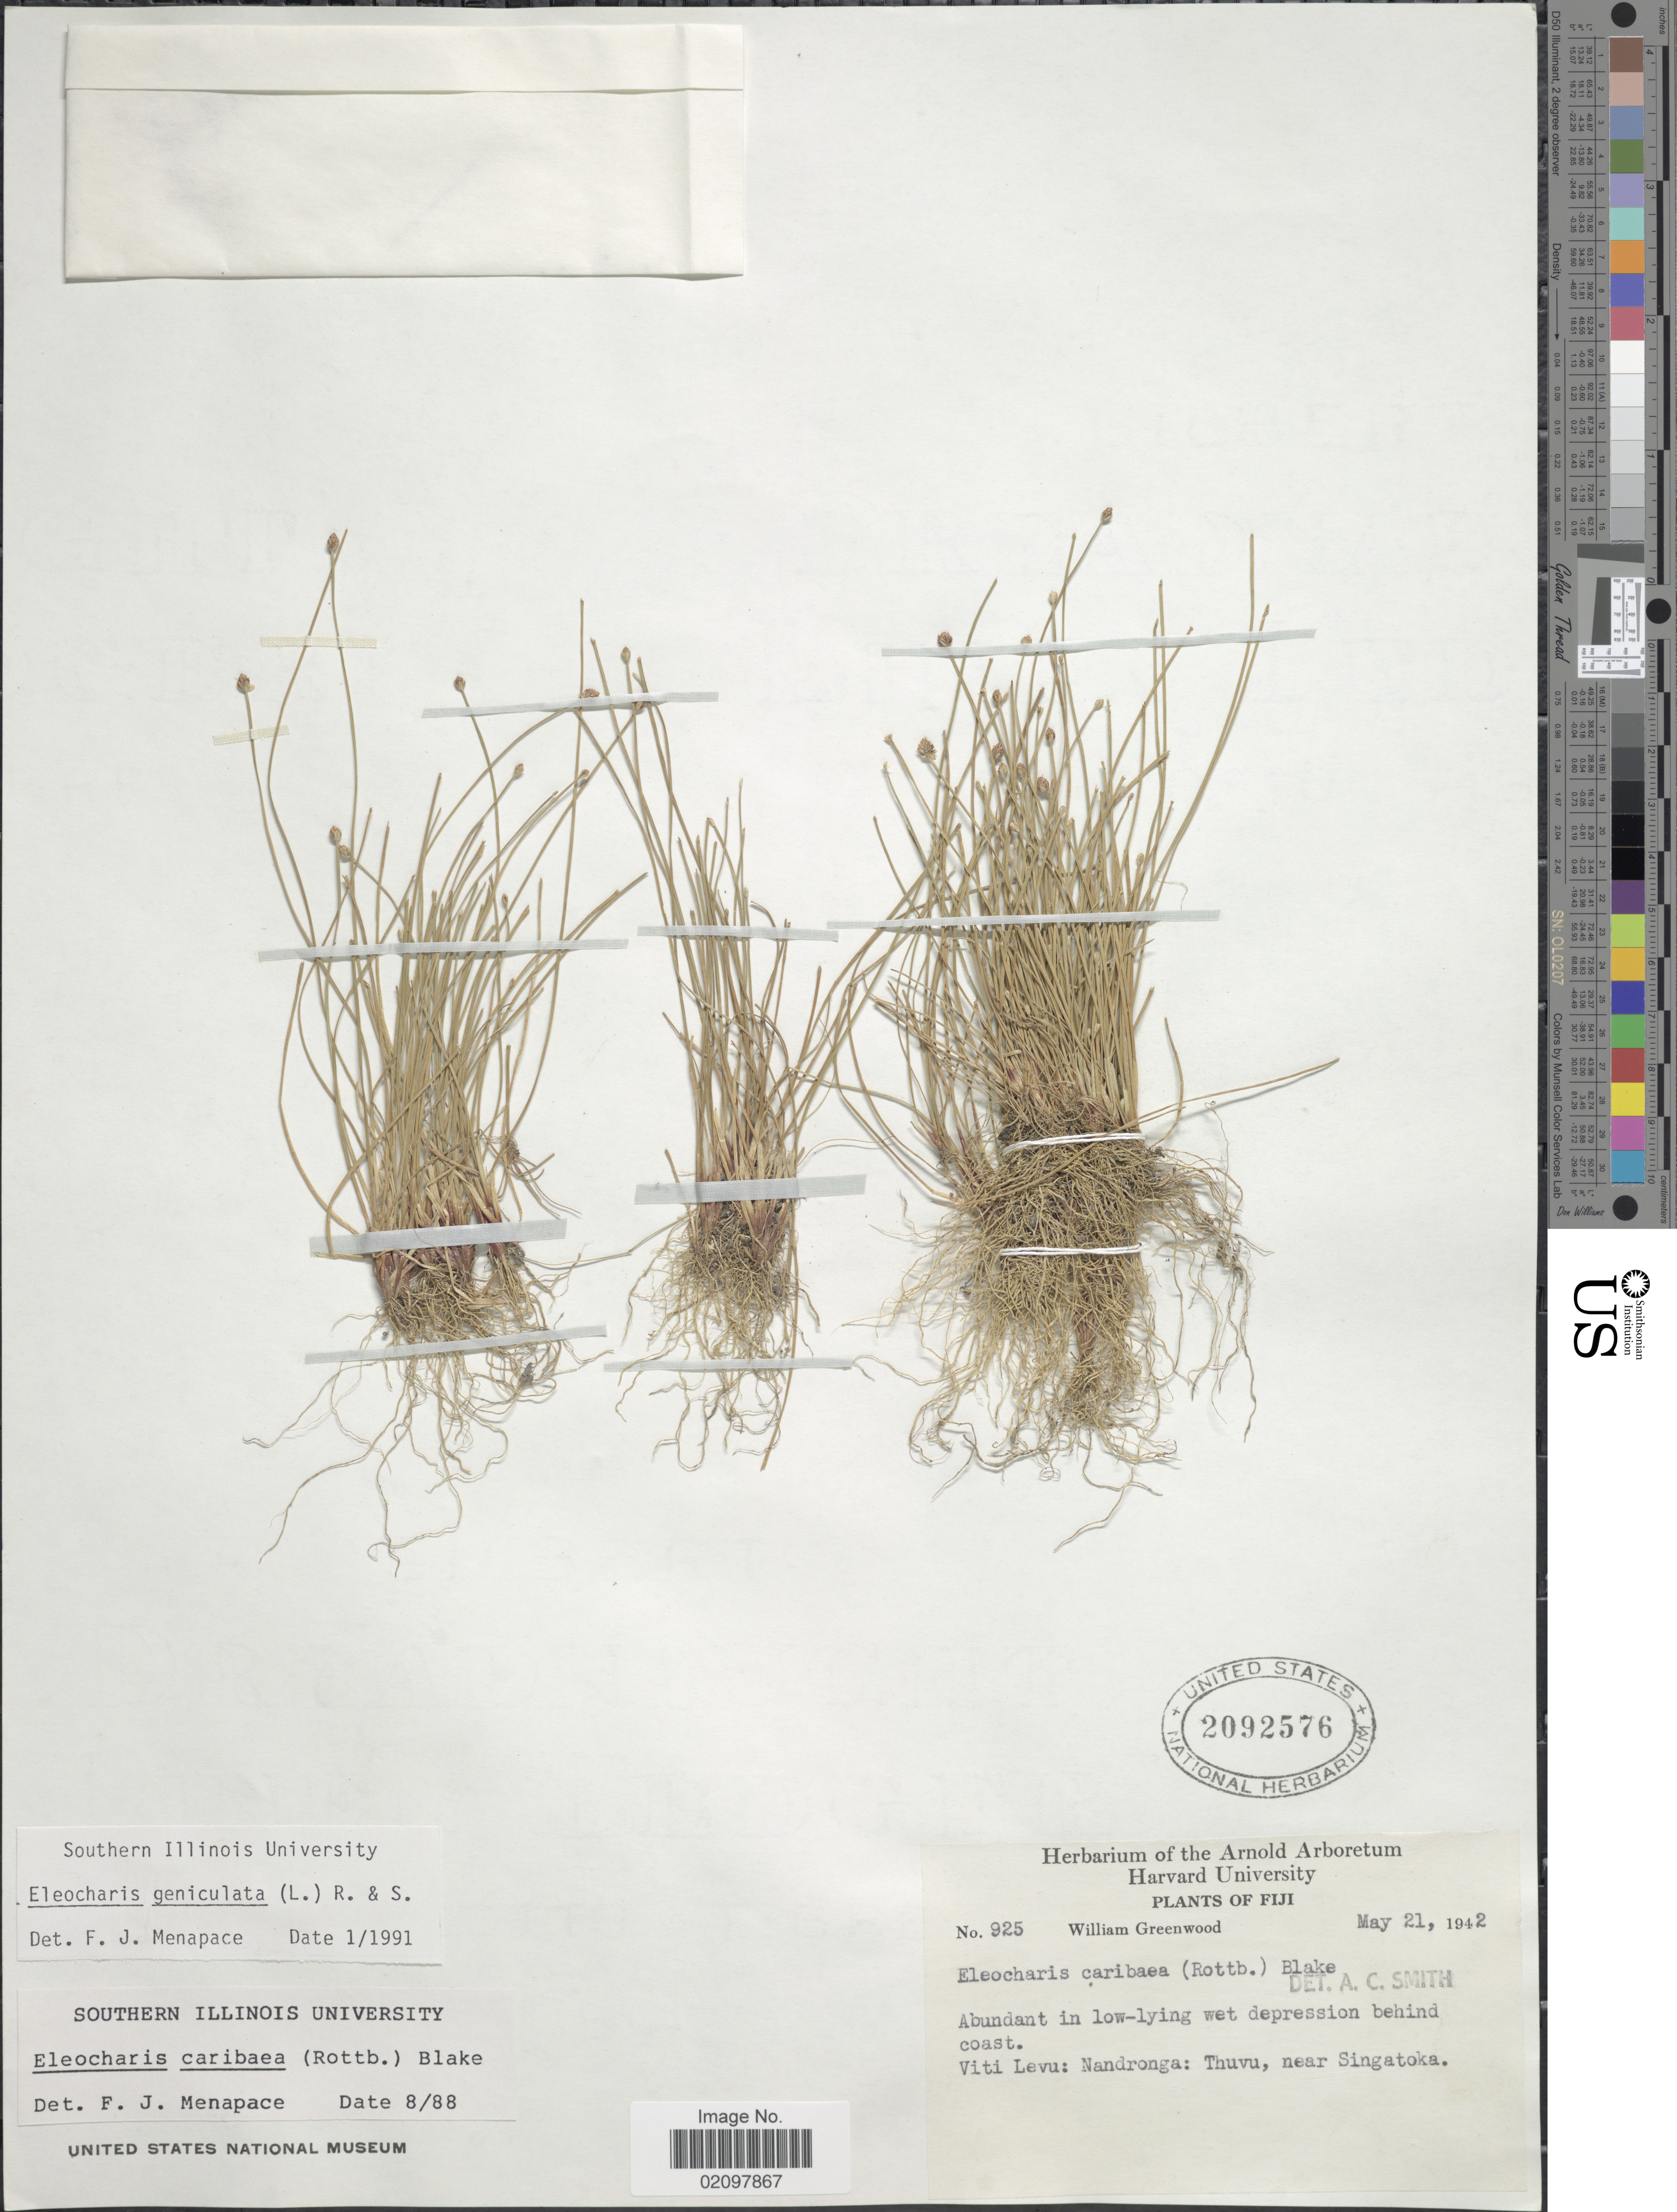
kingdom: Plantae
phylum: Tracheophyta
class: Liliopsida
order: Poales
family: Cyperaceae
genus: Eleocharis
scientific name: Eleocharis geniculata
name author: (L.) Roem. & Schult.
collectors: W. Greenwood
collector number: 925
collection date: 1942-05-21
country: Fiji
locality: Viti Levu: Nandronga: Thuvu, near Singatoka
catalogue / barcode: US 2092576